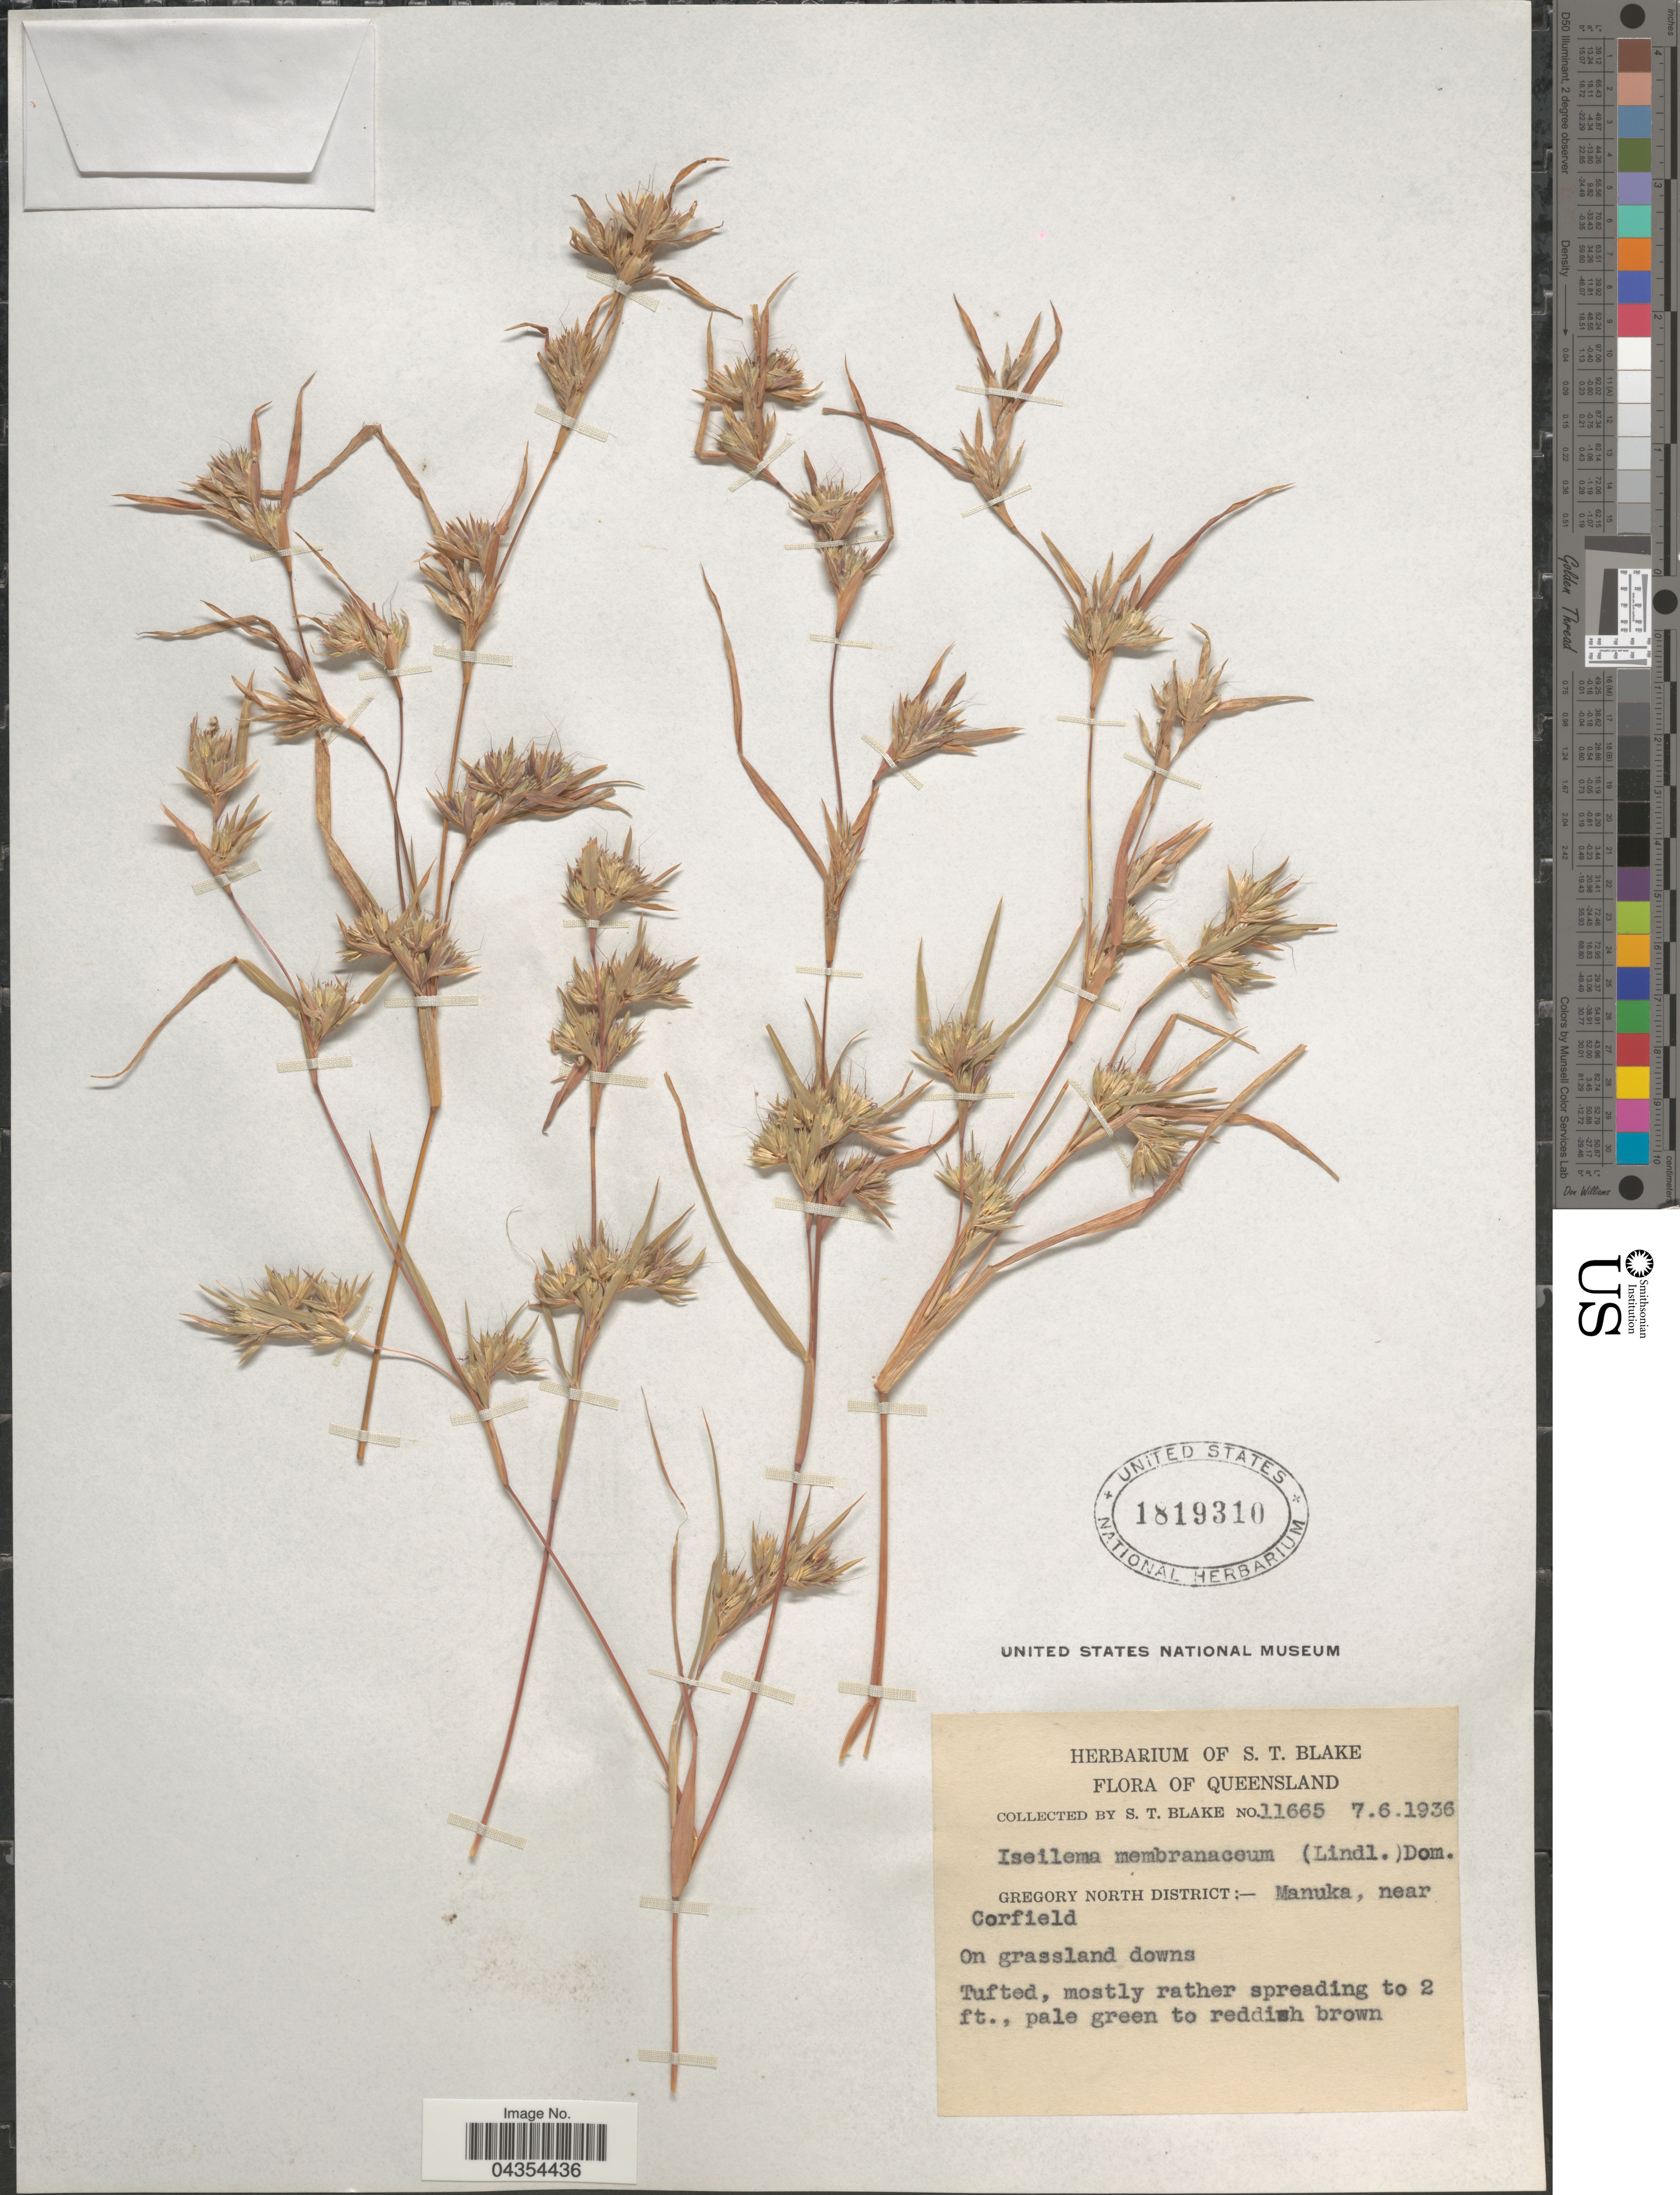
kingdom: Plantae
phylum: Tracheophyta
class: Liliopsida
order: Poales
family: Poaceae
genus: Iseilema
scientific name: Iseilema membranaceum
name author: (Lindl.) Domin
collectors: S. T. Blake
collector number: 11665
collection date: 1936-06-07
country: Australia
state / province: Queensland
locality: Gregory North District:-Manuka, near Corfield.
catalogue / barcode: US 1819310